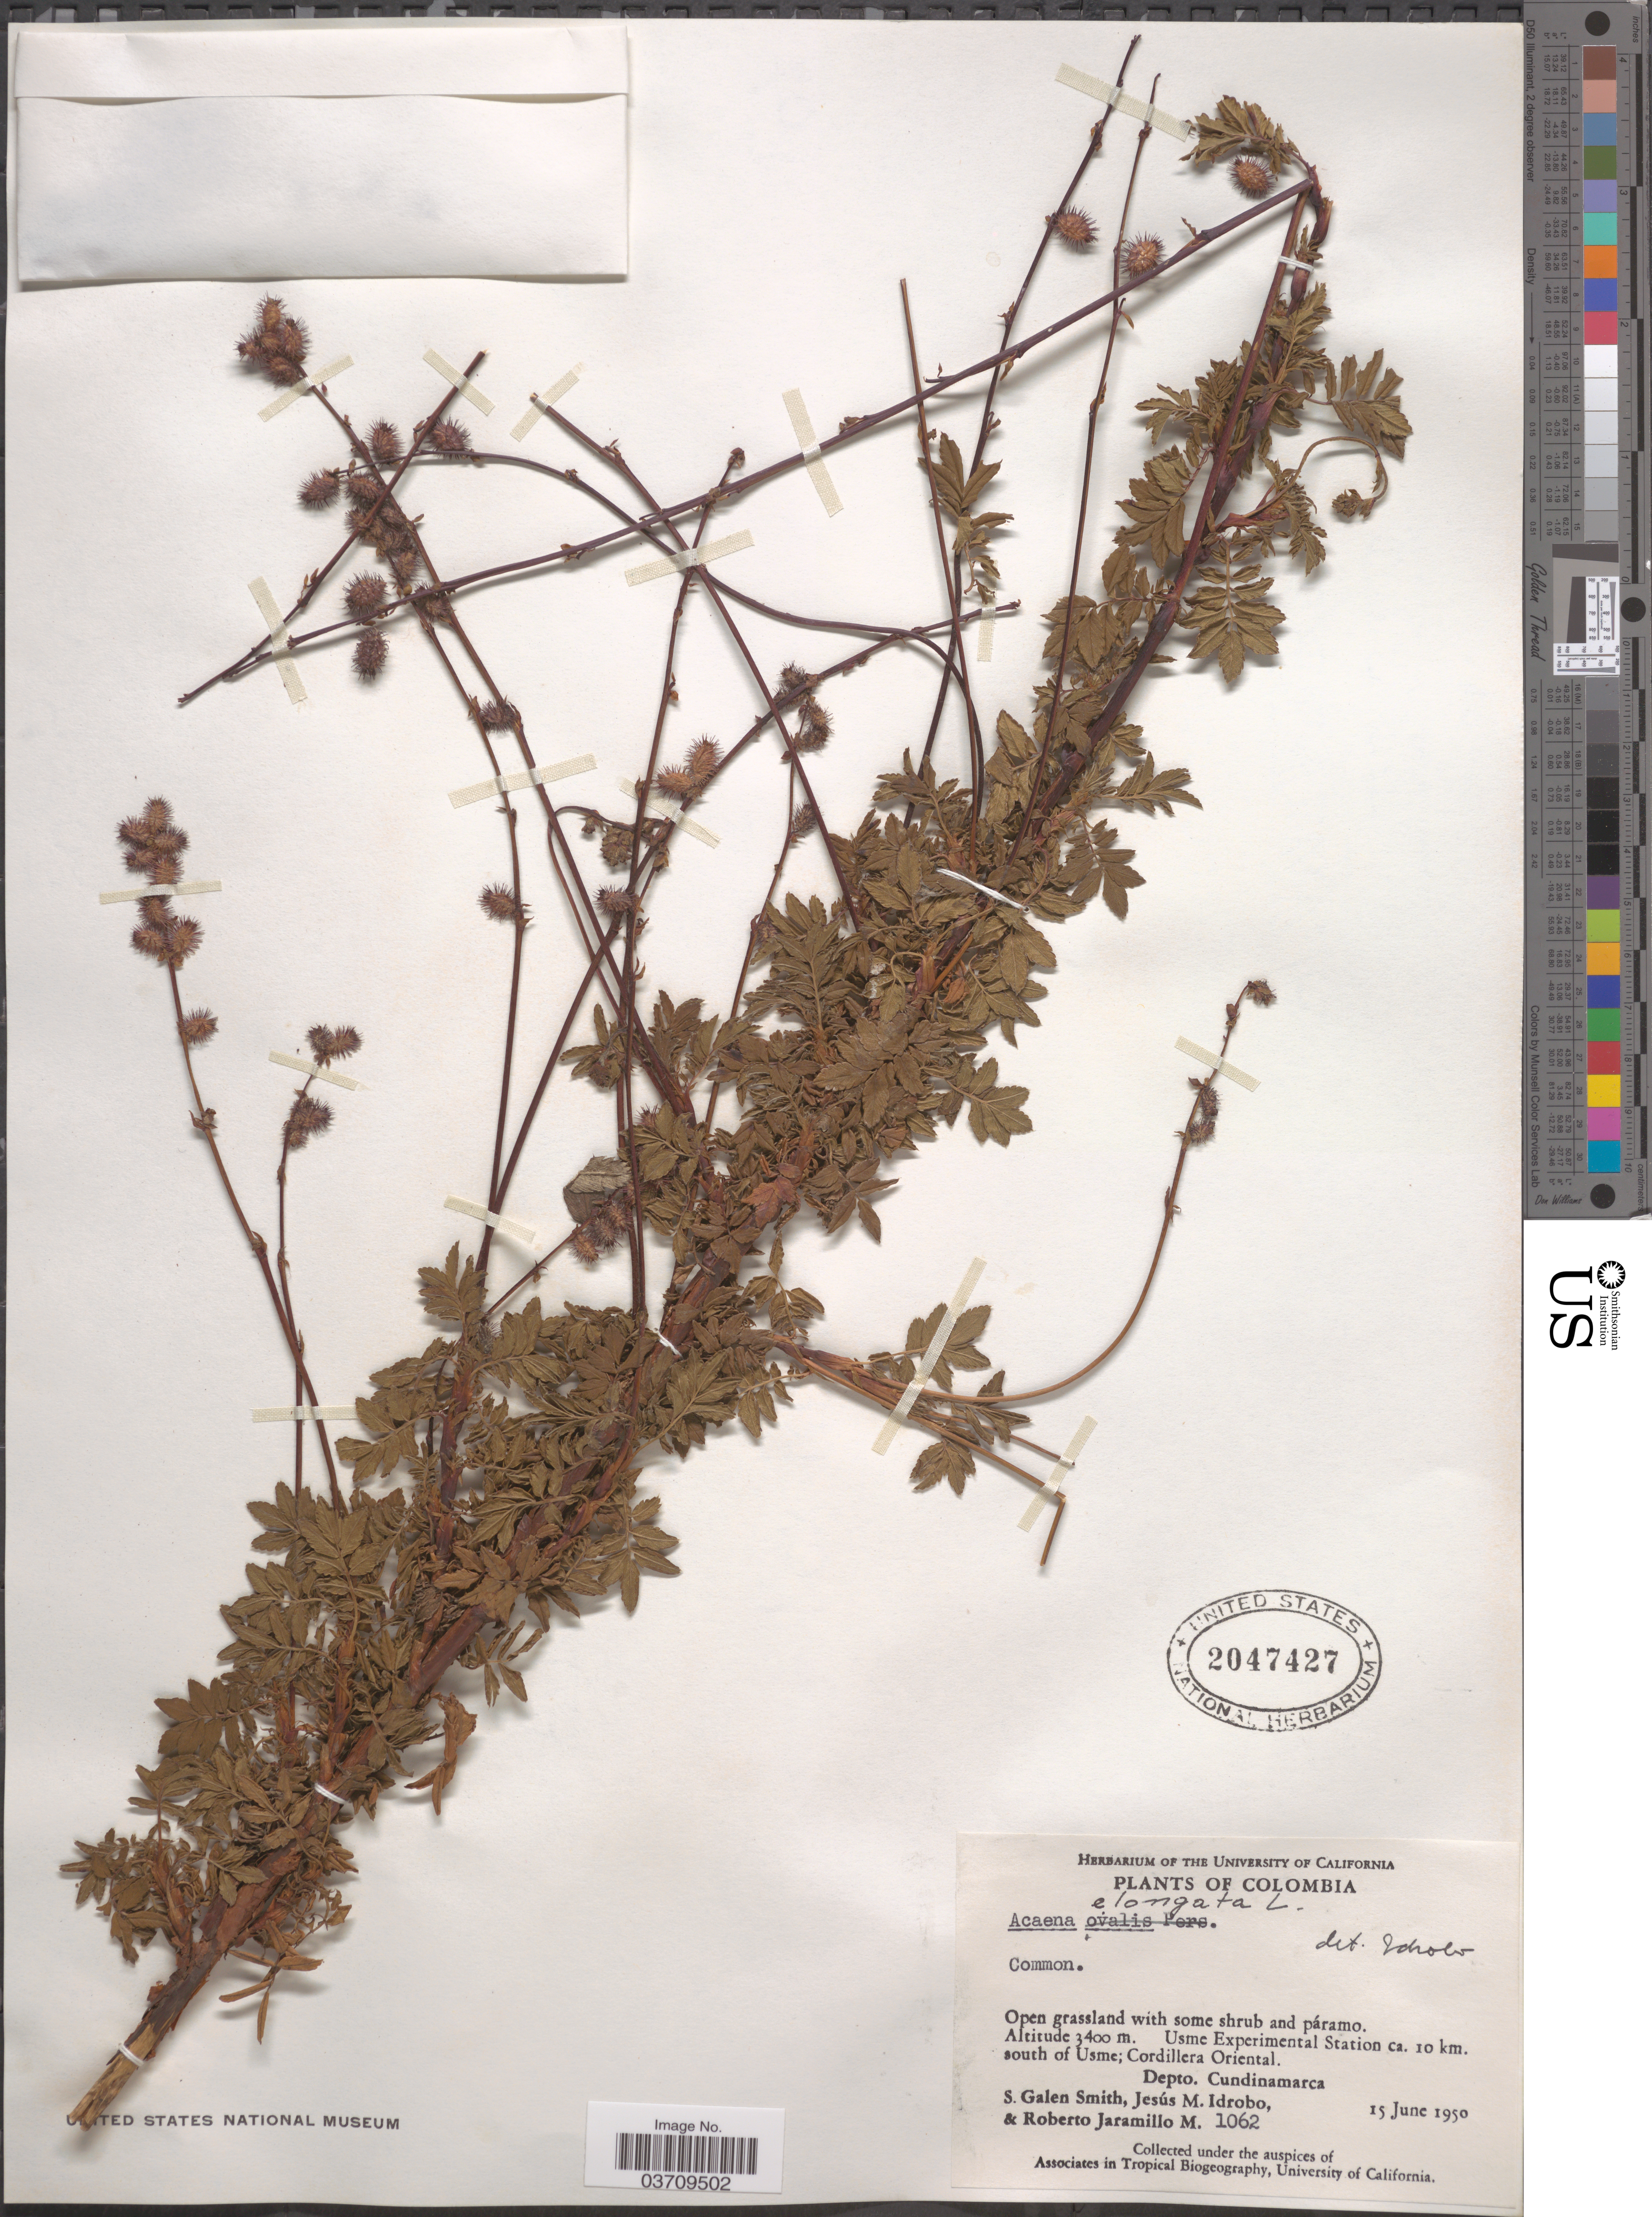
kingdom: Plantae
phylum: Tracheophyta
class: Magnoliopsida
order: Rosales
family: Rosaceae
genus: Acaena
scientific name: Acaena elongata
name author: L.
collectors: S. G. Smith, J. M. Idrobo & R. Jaramillo M.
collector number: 1062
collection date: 1950-06-15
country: Colombia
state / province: Cundinamarca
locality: Usme Experimental Station ca. 10 km. south of Usme; Cordillera Oriental. Depto. Cundinamarca.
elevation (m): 3400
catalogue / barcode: US 2047427